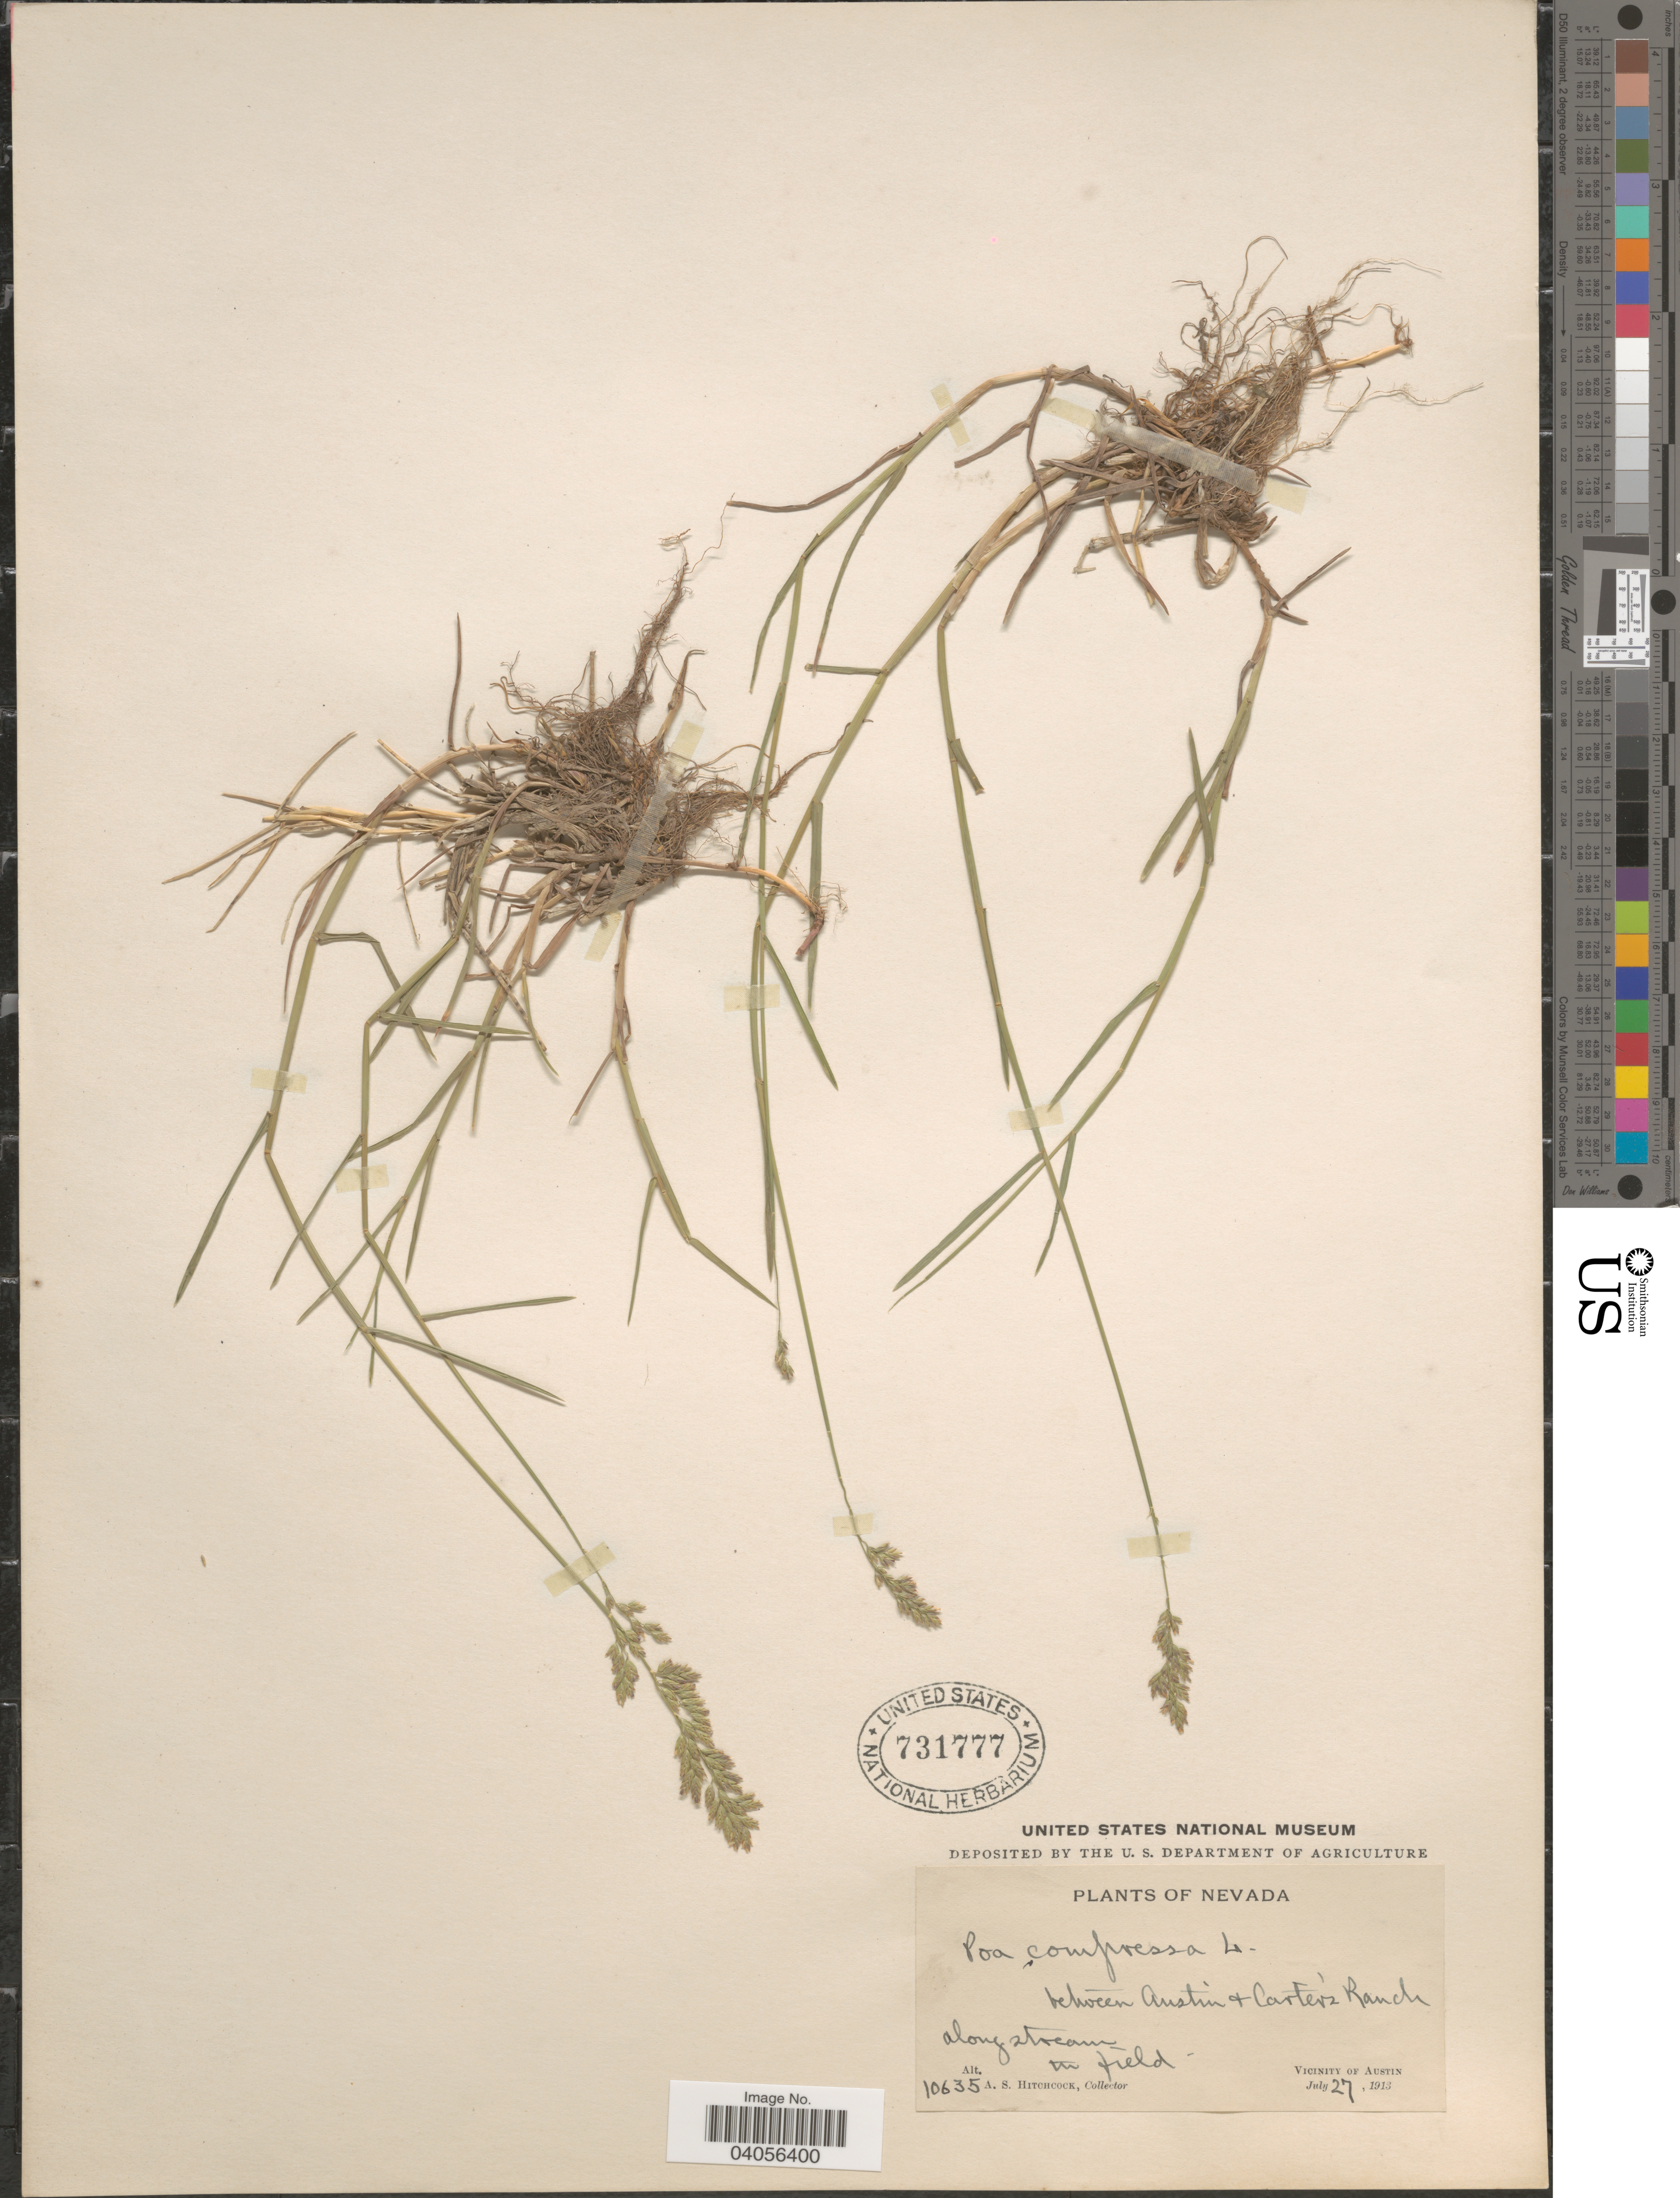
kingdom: Plantae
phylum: Tracheophyta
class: Liliopsida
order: Poales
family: Poaceae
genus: Poa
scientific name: Poa compressa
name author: L.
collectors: A. S. Hitchcock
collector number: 10635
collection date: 1913-07-27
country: United States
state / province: Nevada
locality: Between Austin & Carter's Ranch. Vicinity of Austin.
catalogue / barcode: US 731777